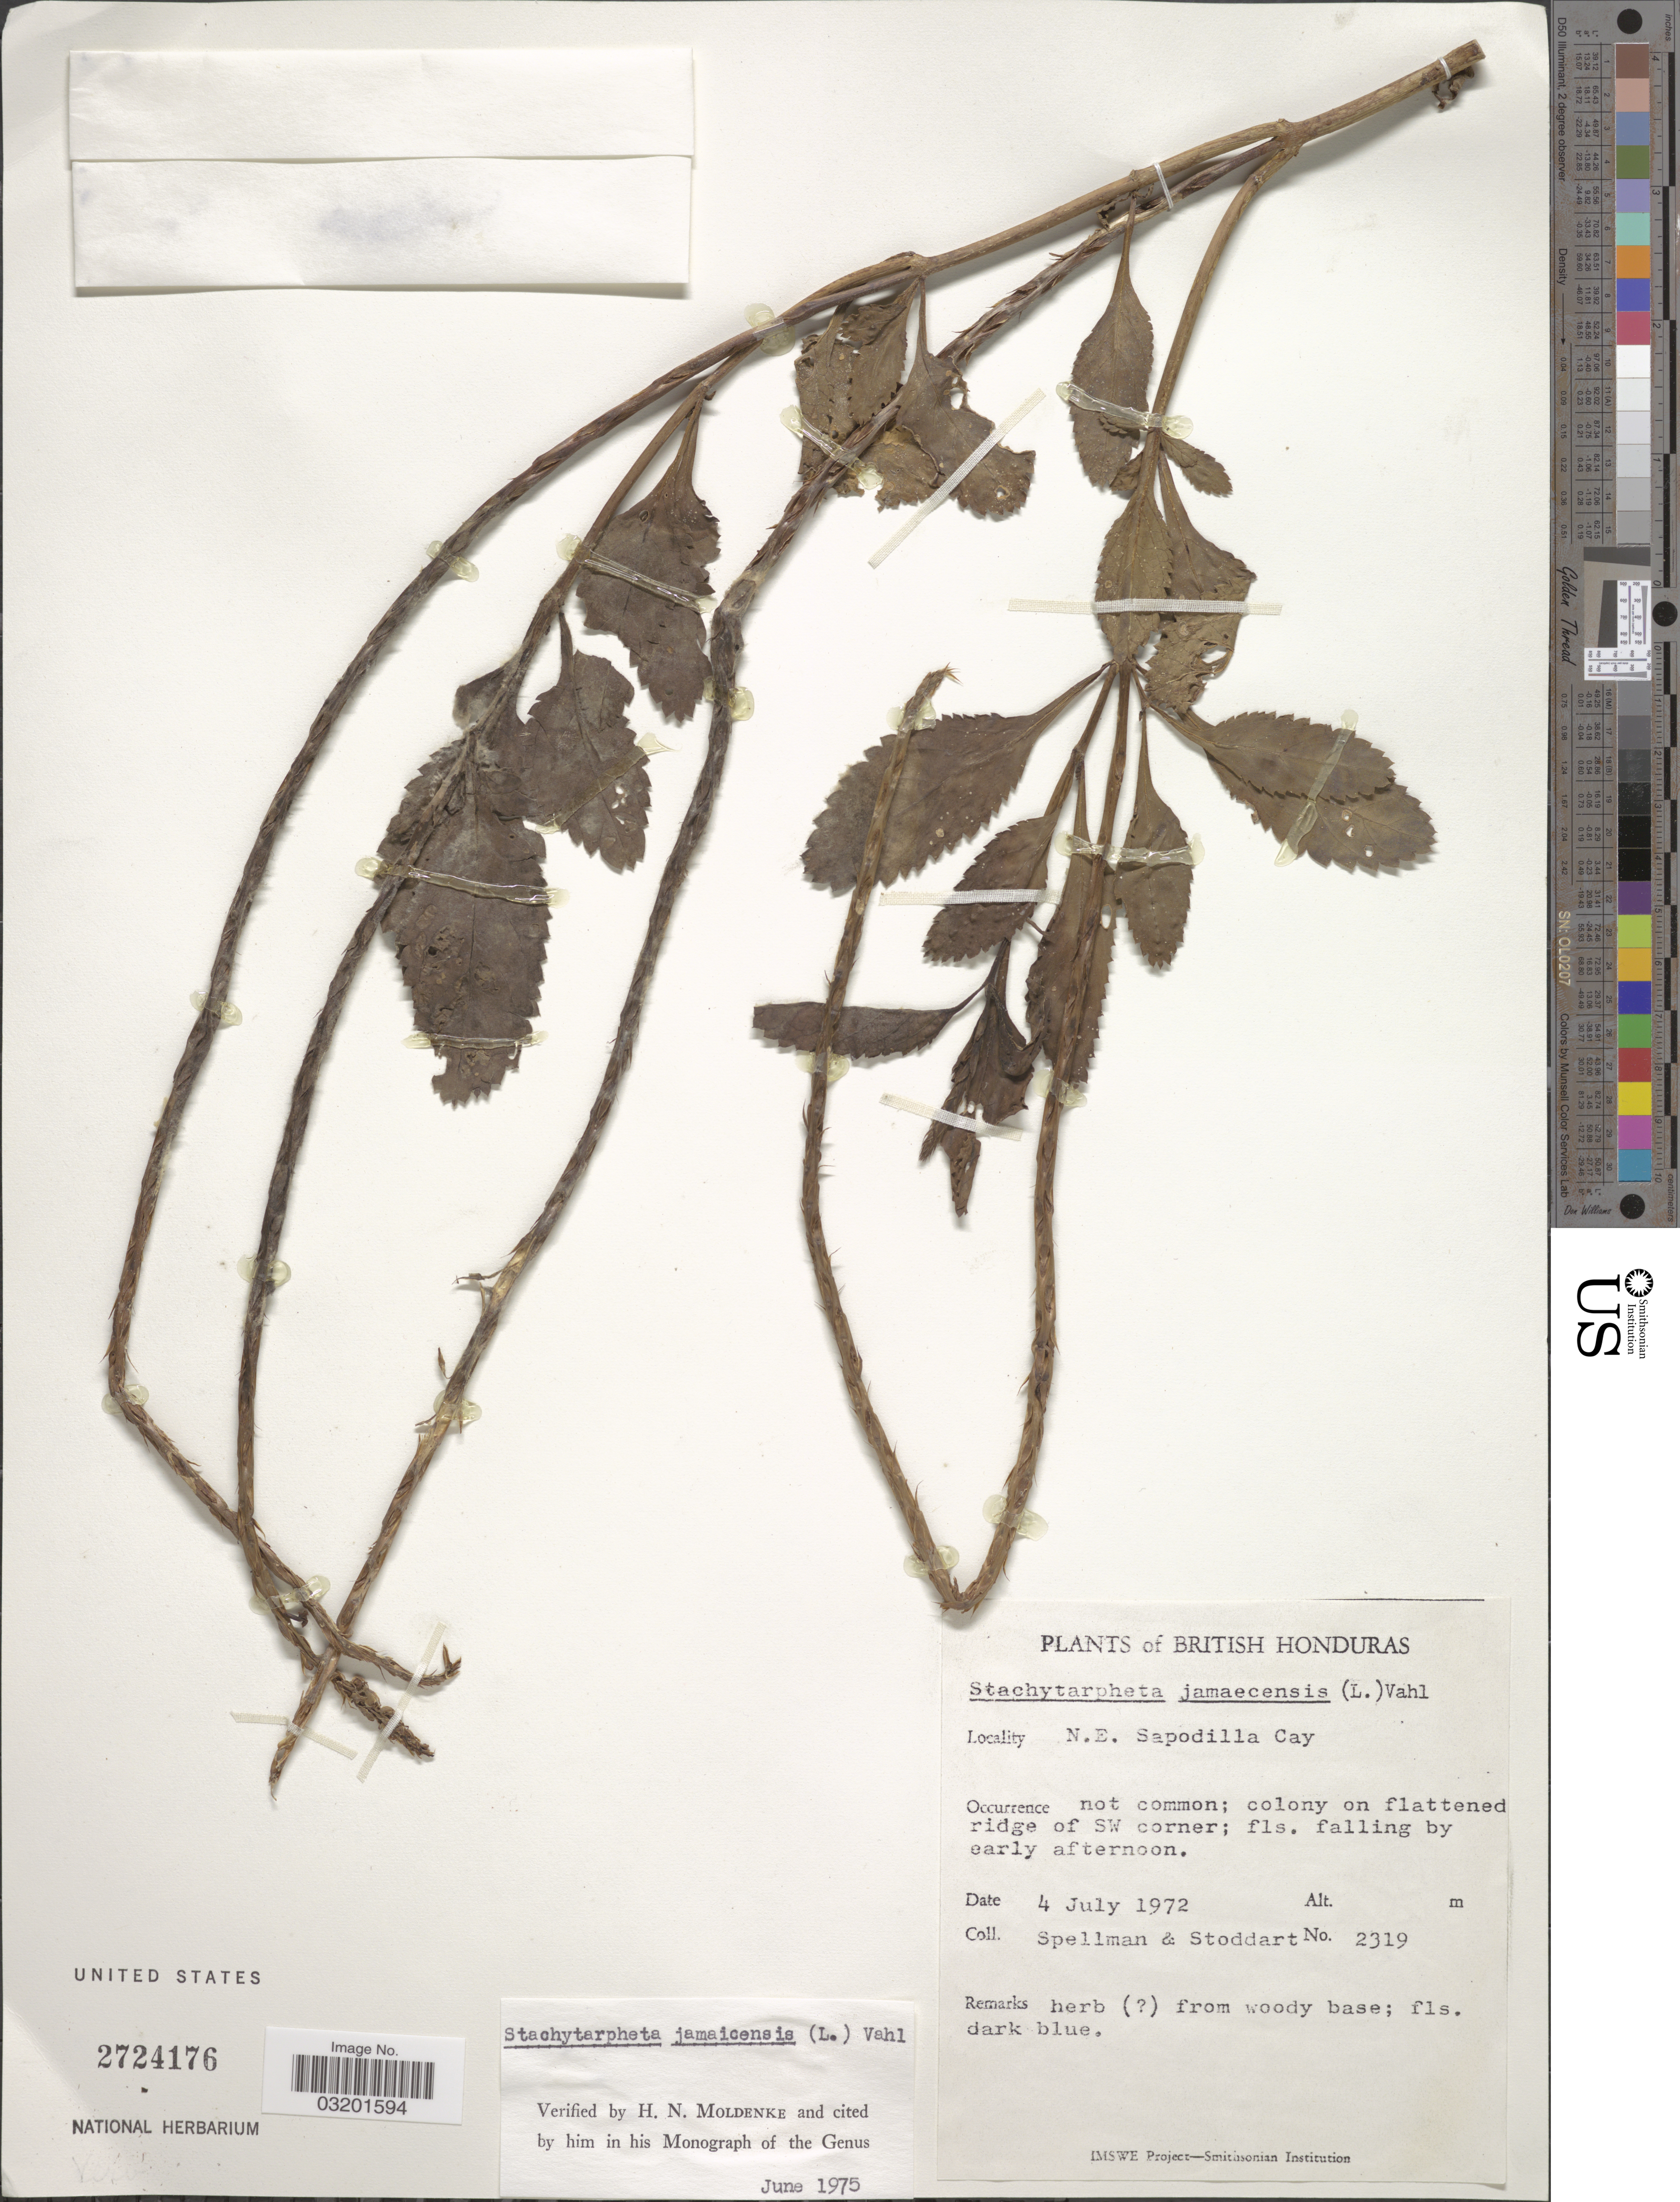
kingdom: Plantae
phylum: Tracheophyta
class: Magnoliopsida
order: Lamiales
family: Verbenaceae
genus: Stachytarpheta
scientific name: Stachytarpheta jamaicensis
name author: (L.) Vahl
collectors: Spellman, -- & -. Stoddart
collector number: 2319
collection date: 1972-07-04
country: Belize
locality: British Honduras. N. E. Sapodilla Cay.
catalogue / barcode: US 2724176